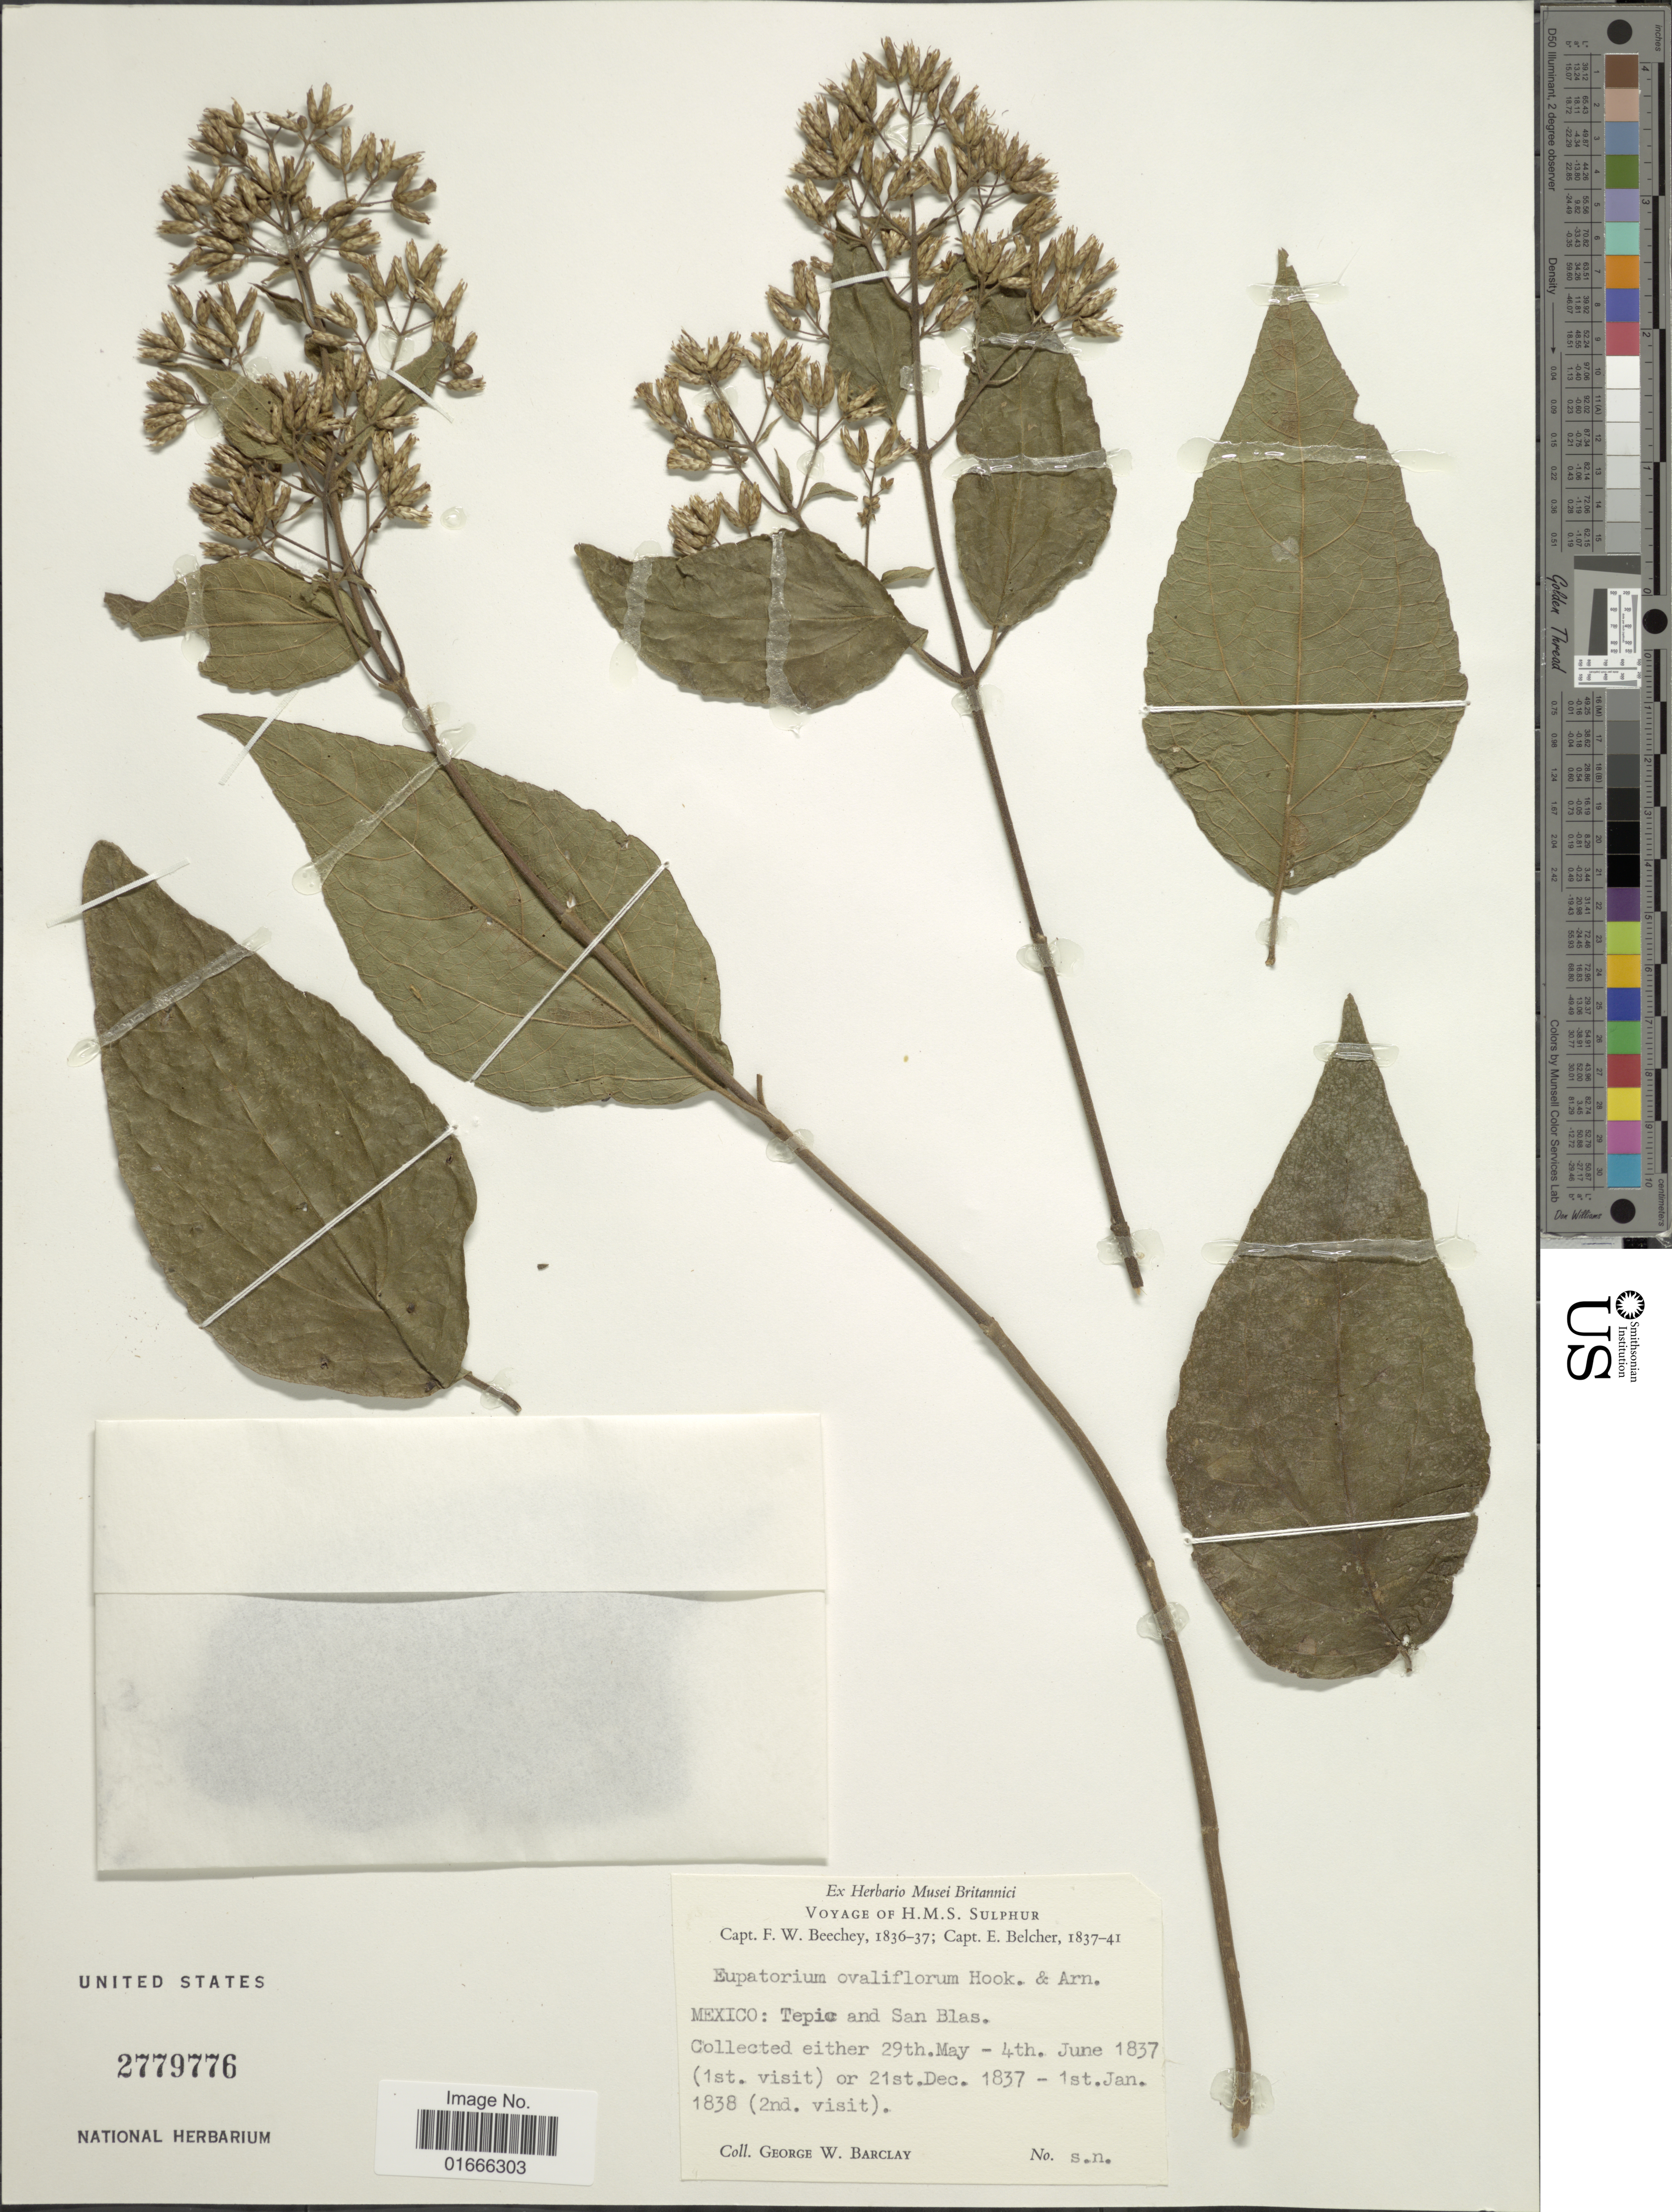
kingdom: Plantae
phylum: Tracheophyta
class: Magnoliopsida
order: Asterales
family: Asteraceae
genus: Chromolaena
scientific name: Chromolaena ovaliflora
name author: (Hook.) R.M. King & H. Rob.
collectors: G. W. Barclay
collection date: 1837-05-29/1838-01-01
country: Mexico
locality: Tepic and San Blas.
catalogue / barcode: US 2779776